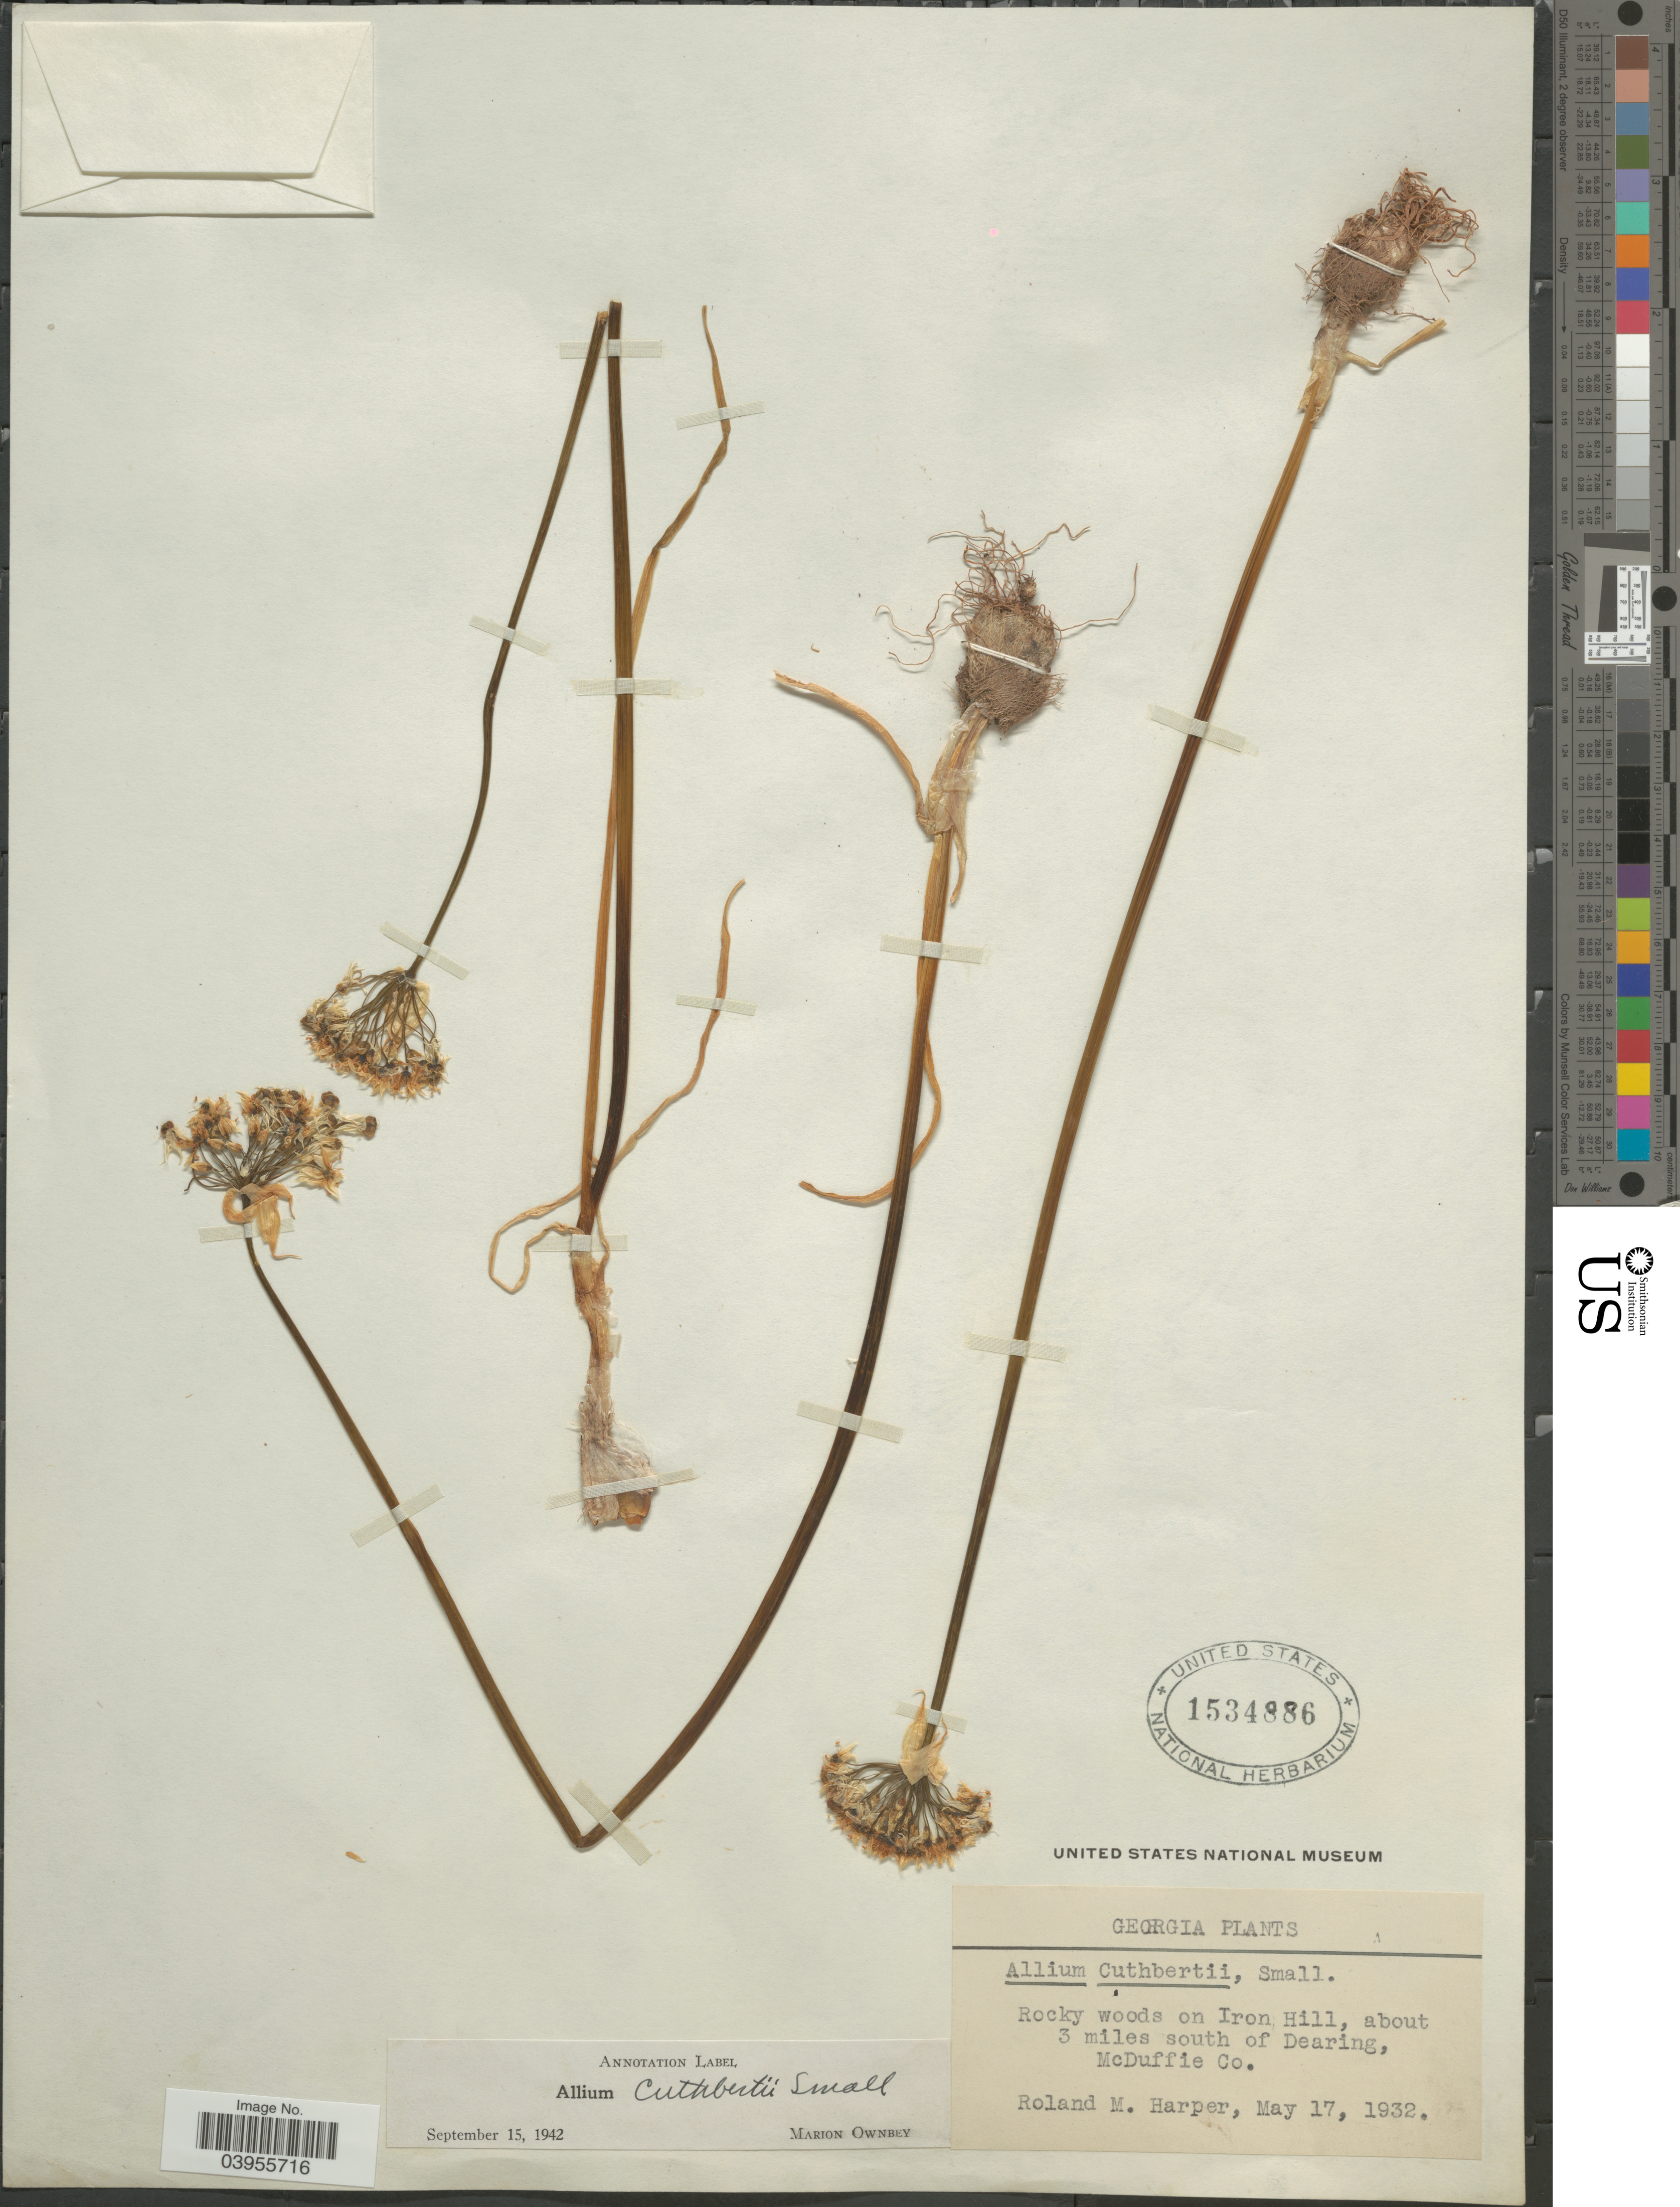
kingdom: Plantae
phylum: Tracheophyta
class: Liliopsida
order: Asparagales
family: Amaryllidaceae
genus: Allium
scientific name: Allium cuthbertii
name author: Small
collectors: R. M. Harper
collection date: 1932-05-17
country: United States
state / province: Georgia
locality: Rocky woods on Iron Hill, about 3 miles south of Dearing, McDuffie Co.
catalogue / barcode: US 1534886